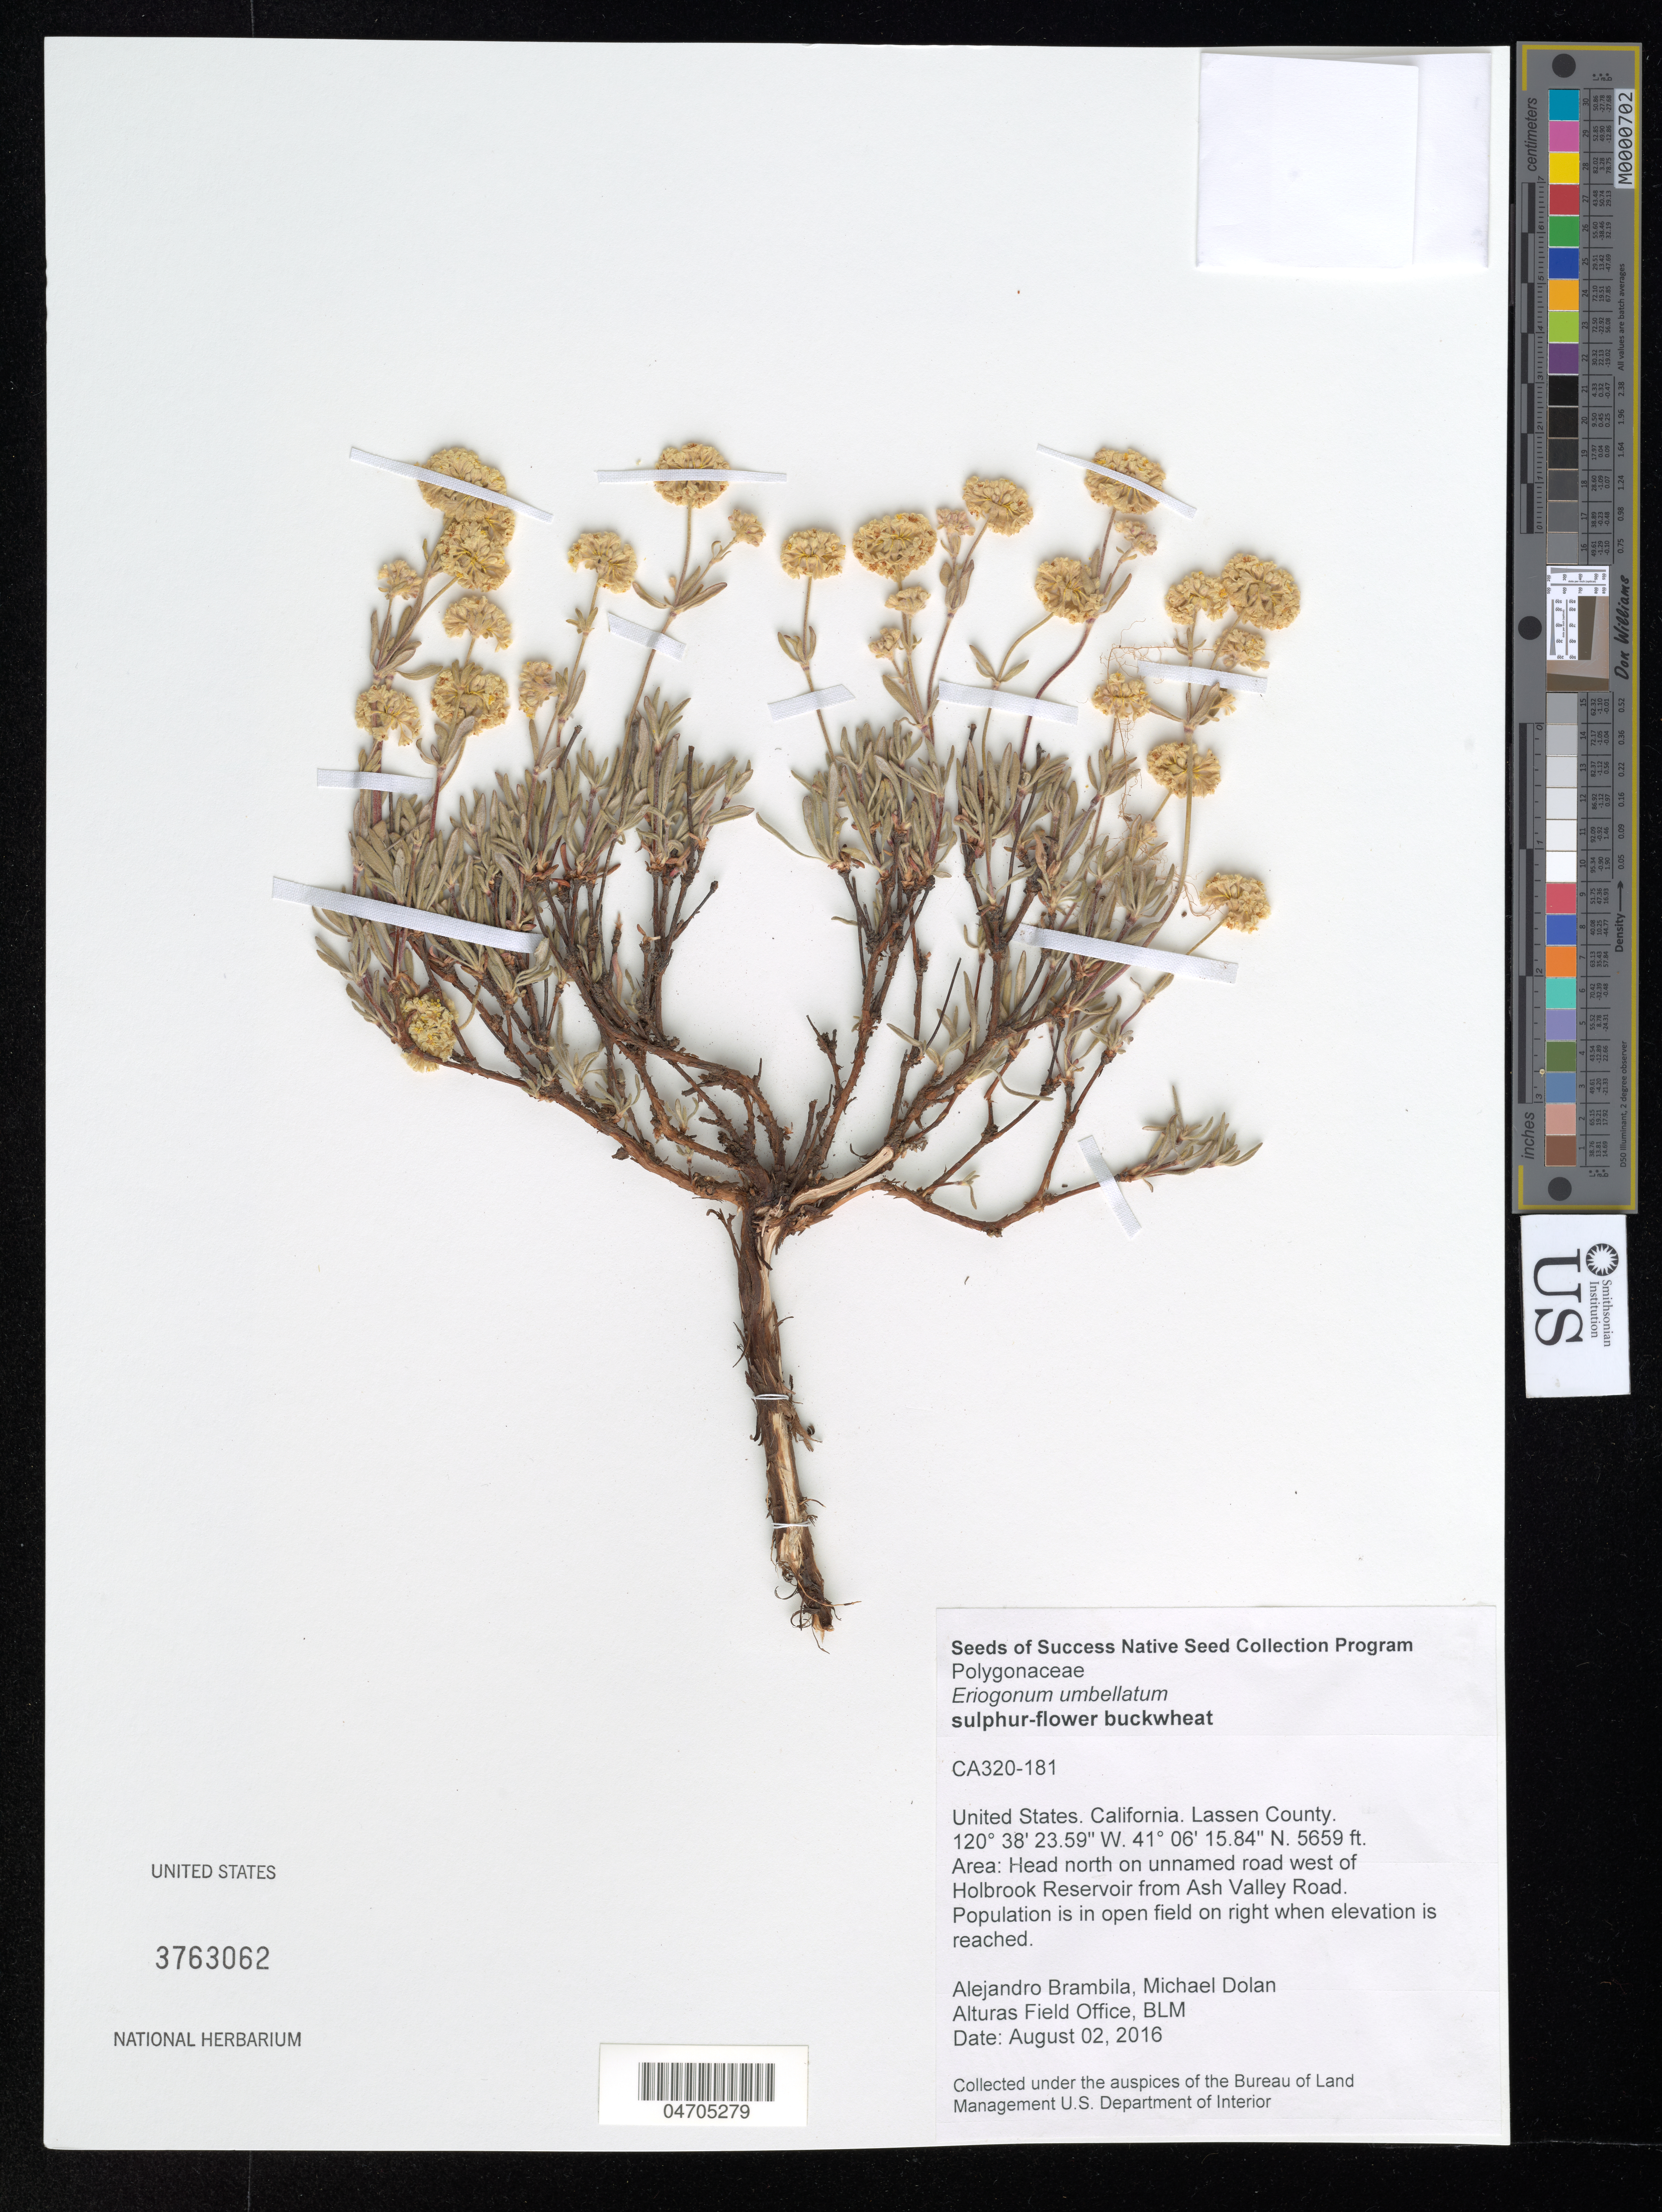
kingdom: Plantae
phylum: Tracheophyta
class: Magnoliopsida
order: Caryophyllales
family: Polygonaceae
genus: Eriogonum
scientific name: Eriogonum umbellatum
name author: Torr.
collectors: A. Brambila & M. Dolan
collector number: CA320-181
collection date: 2016-08-02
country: United States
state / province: California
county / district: Lassen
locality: Lassen County. Area: Head north on unnamed road west of Holbrook Reservoir from Ash Valley Road. Population is in open field on right when elevation is reached.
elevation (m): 1725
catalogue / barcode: US 3763062